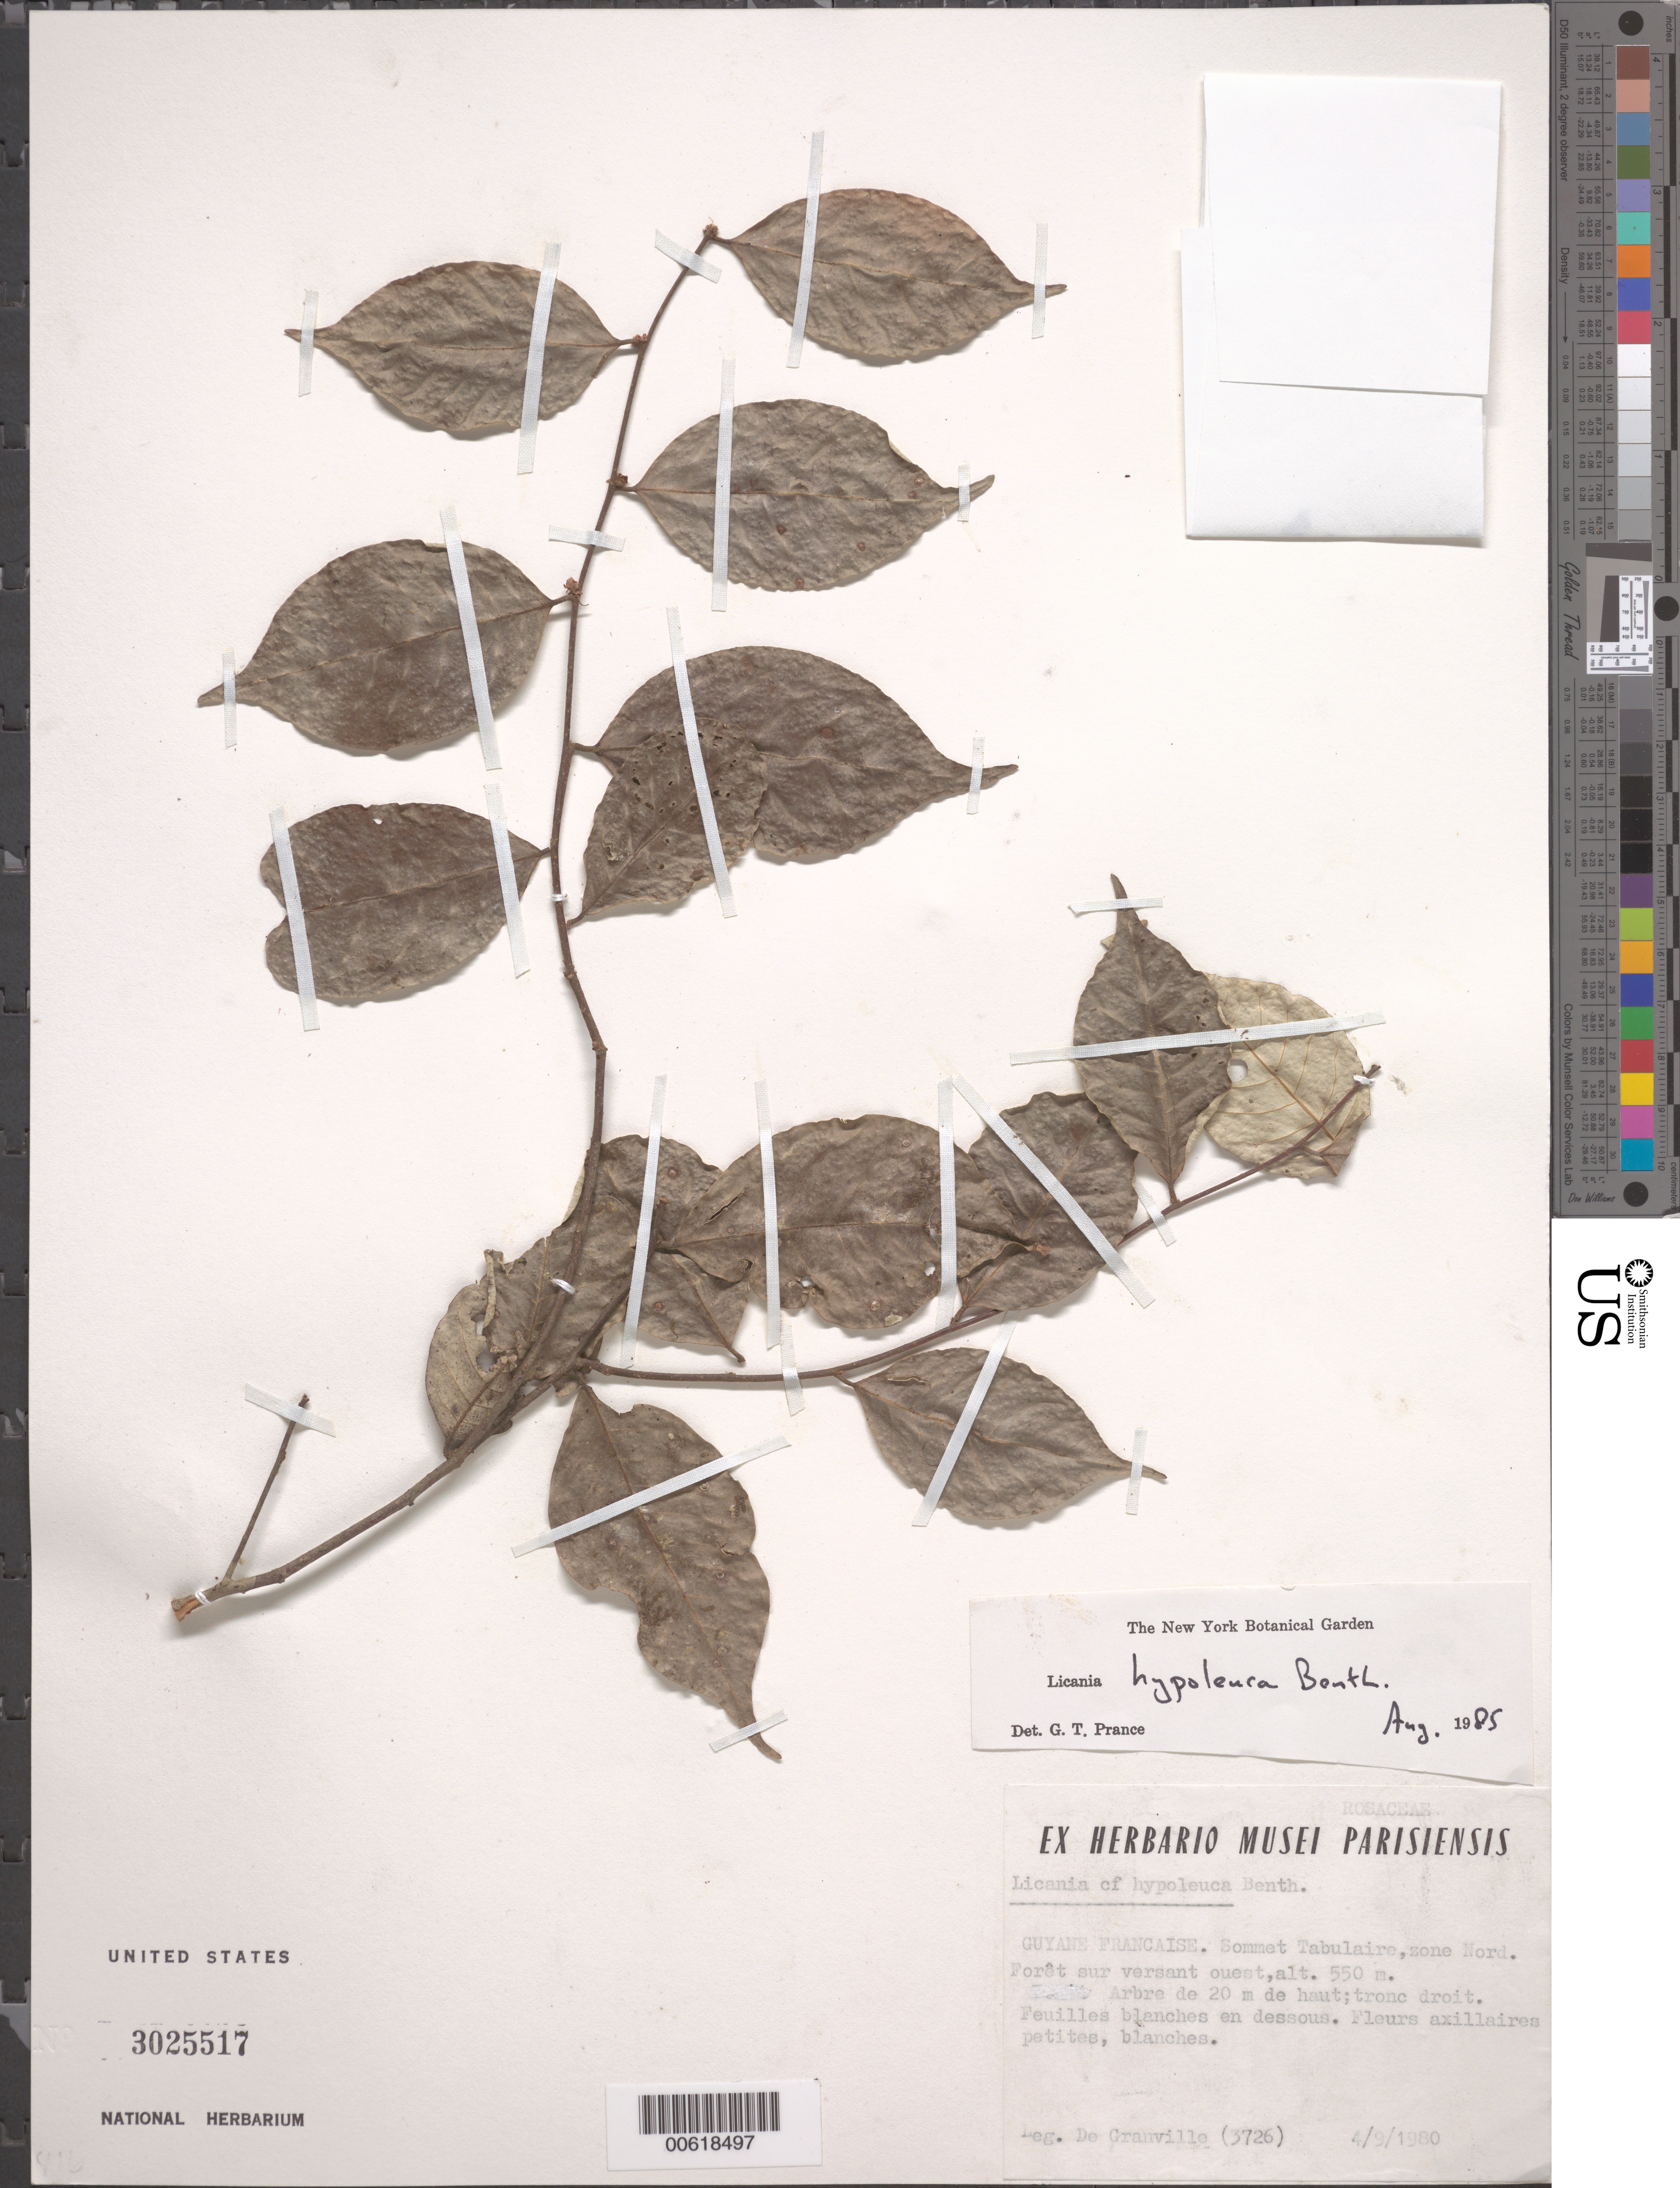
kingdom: Plantae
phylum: Tracheophyta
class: Magnoliopsida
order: Malpighiales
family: Chrysobalanaceae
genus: Licania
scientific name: Licania hypoleuca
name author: Benth.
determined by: Prance, G. T.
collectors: J.-J. de Granville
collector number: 3726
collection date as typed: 4-Sep-80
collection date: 1980-09-04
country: French Guiana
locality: Sommet Tabulaire, zone nord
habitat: Foret sur versant ouest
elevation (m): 550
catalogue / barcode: US 3025517